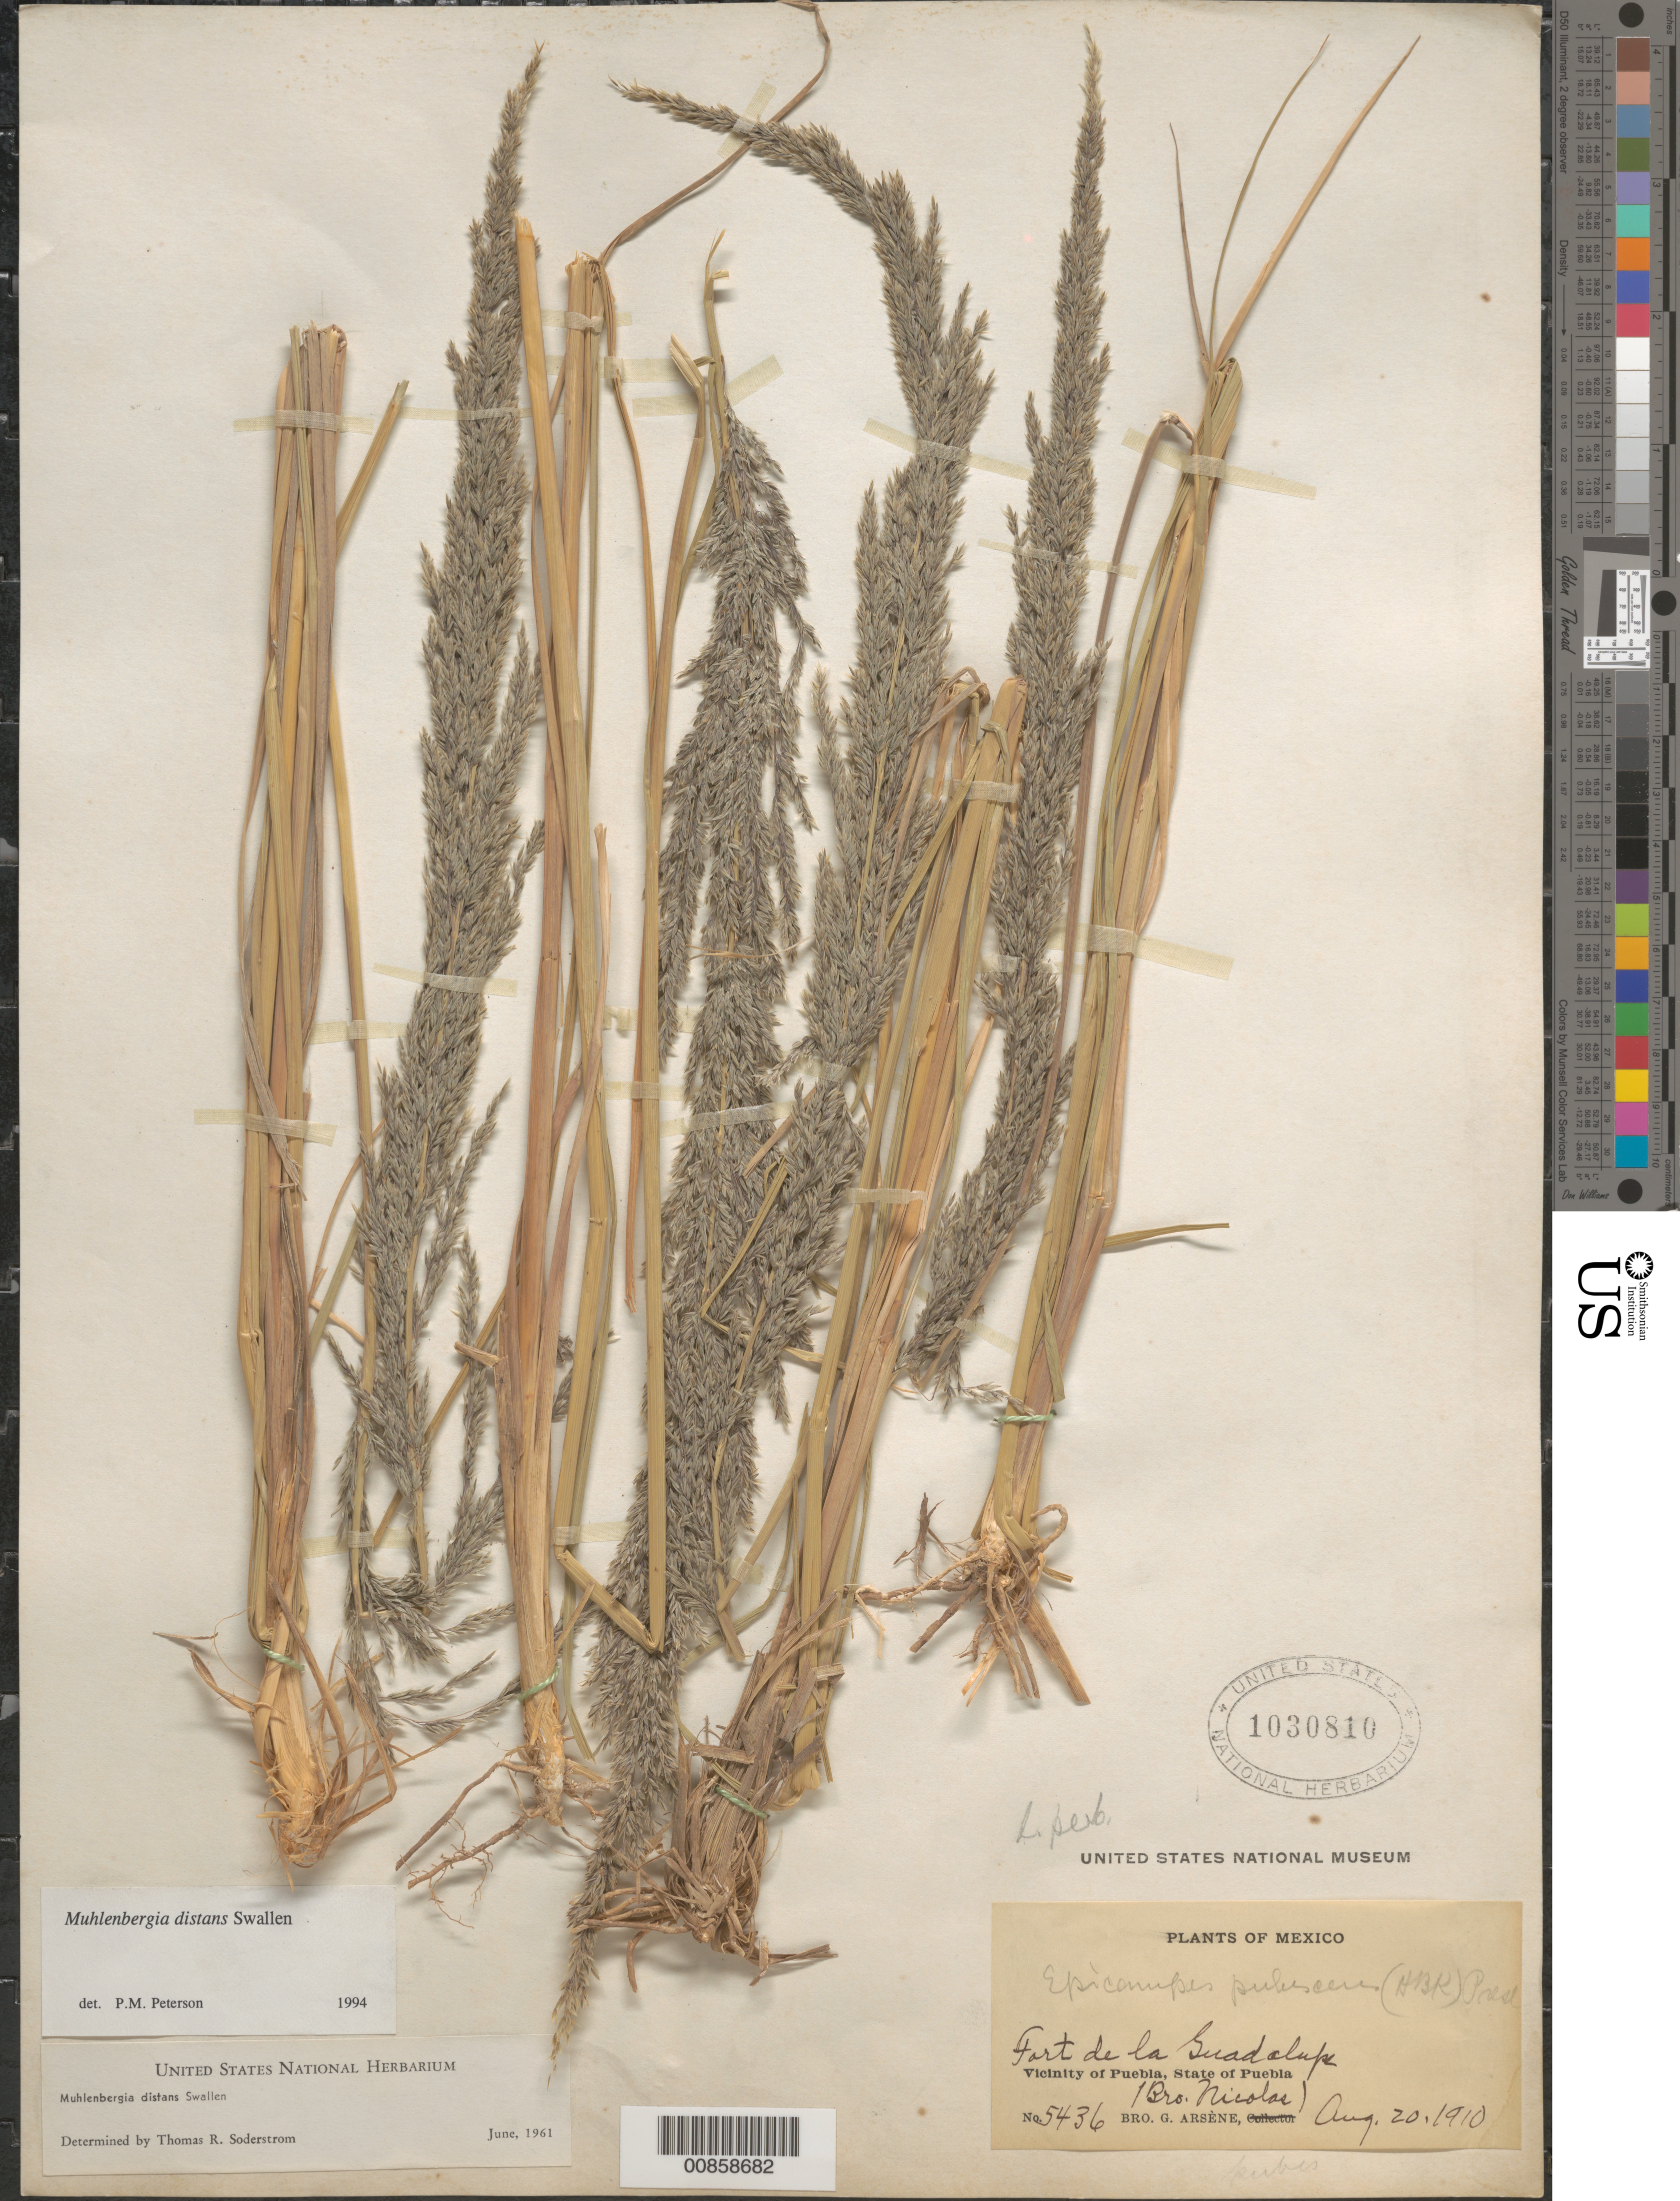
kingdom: Plantae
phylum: Tracheophyta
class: Liliopsida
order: Poales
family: Poaceae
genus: Muhlenbergia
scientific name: Muhlenbergia distans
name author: Swallen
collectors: Bro. Nicolas & Bro. G. Arsène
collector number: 5436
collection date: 1910-08-20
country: Mexico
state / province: Puebla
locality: Fort de la Guadalupe. Vicinity of Puebla, State of Puebla.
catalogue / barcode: US 1030810